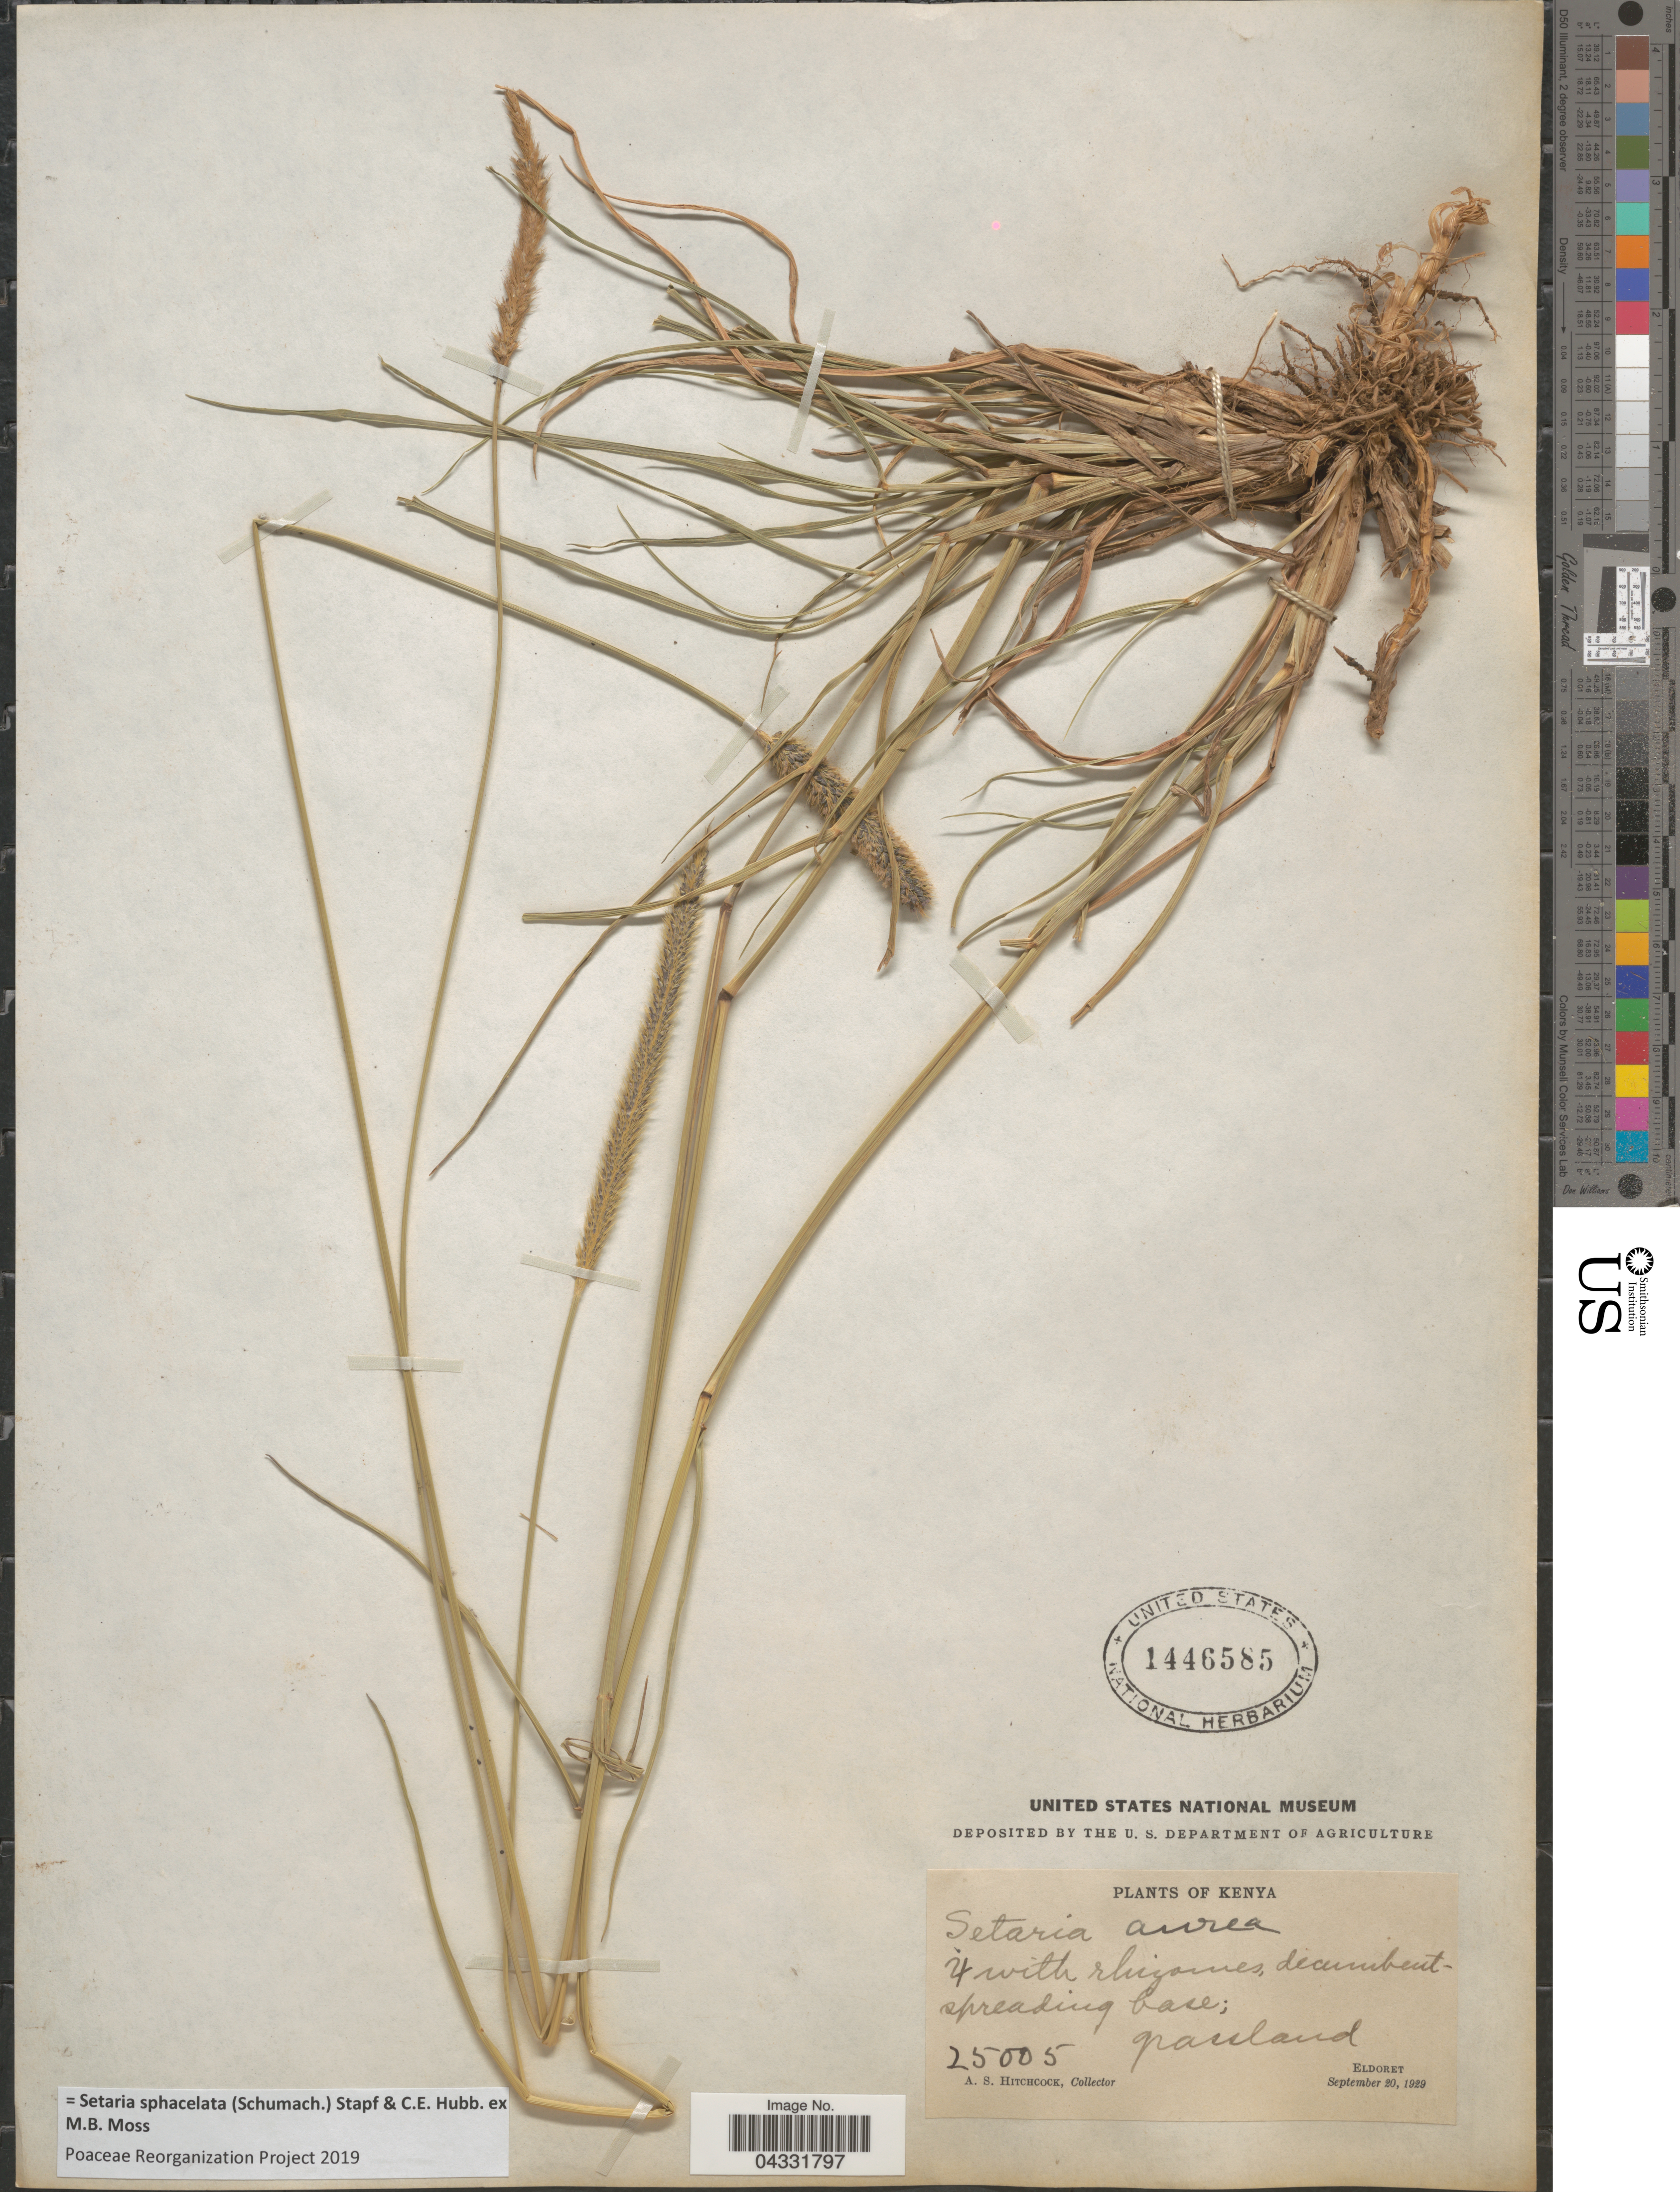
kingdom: Plantae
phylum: Tracheophyta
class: Liliopsida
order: Poales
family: Poaceae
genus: Setaria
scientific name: Setaria sphacelata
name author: (Schumach.) Stapf & Hubb. ex Moss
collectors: A. S. Hitchcock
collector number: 25005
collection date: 1929-09-20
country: Kenya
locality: Eldoret.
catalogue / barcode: US 1446585